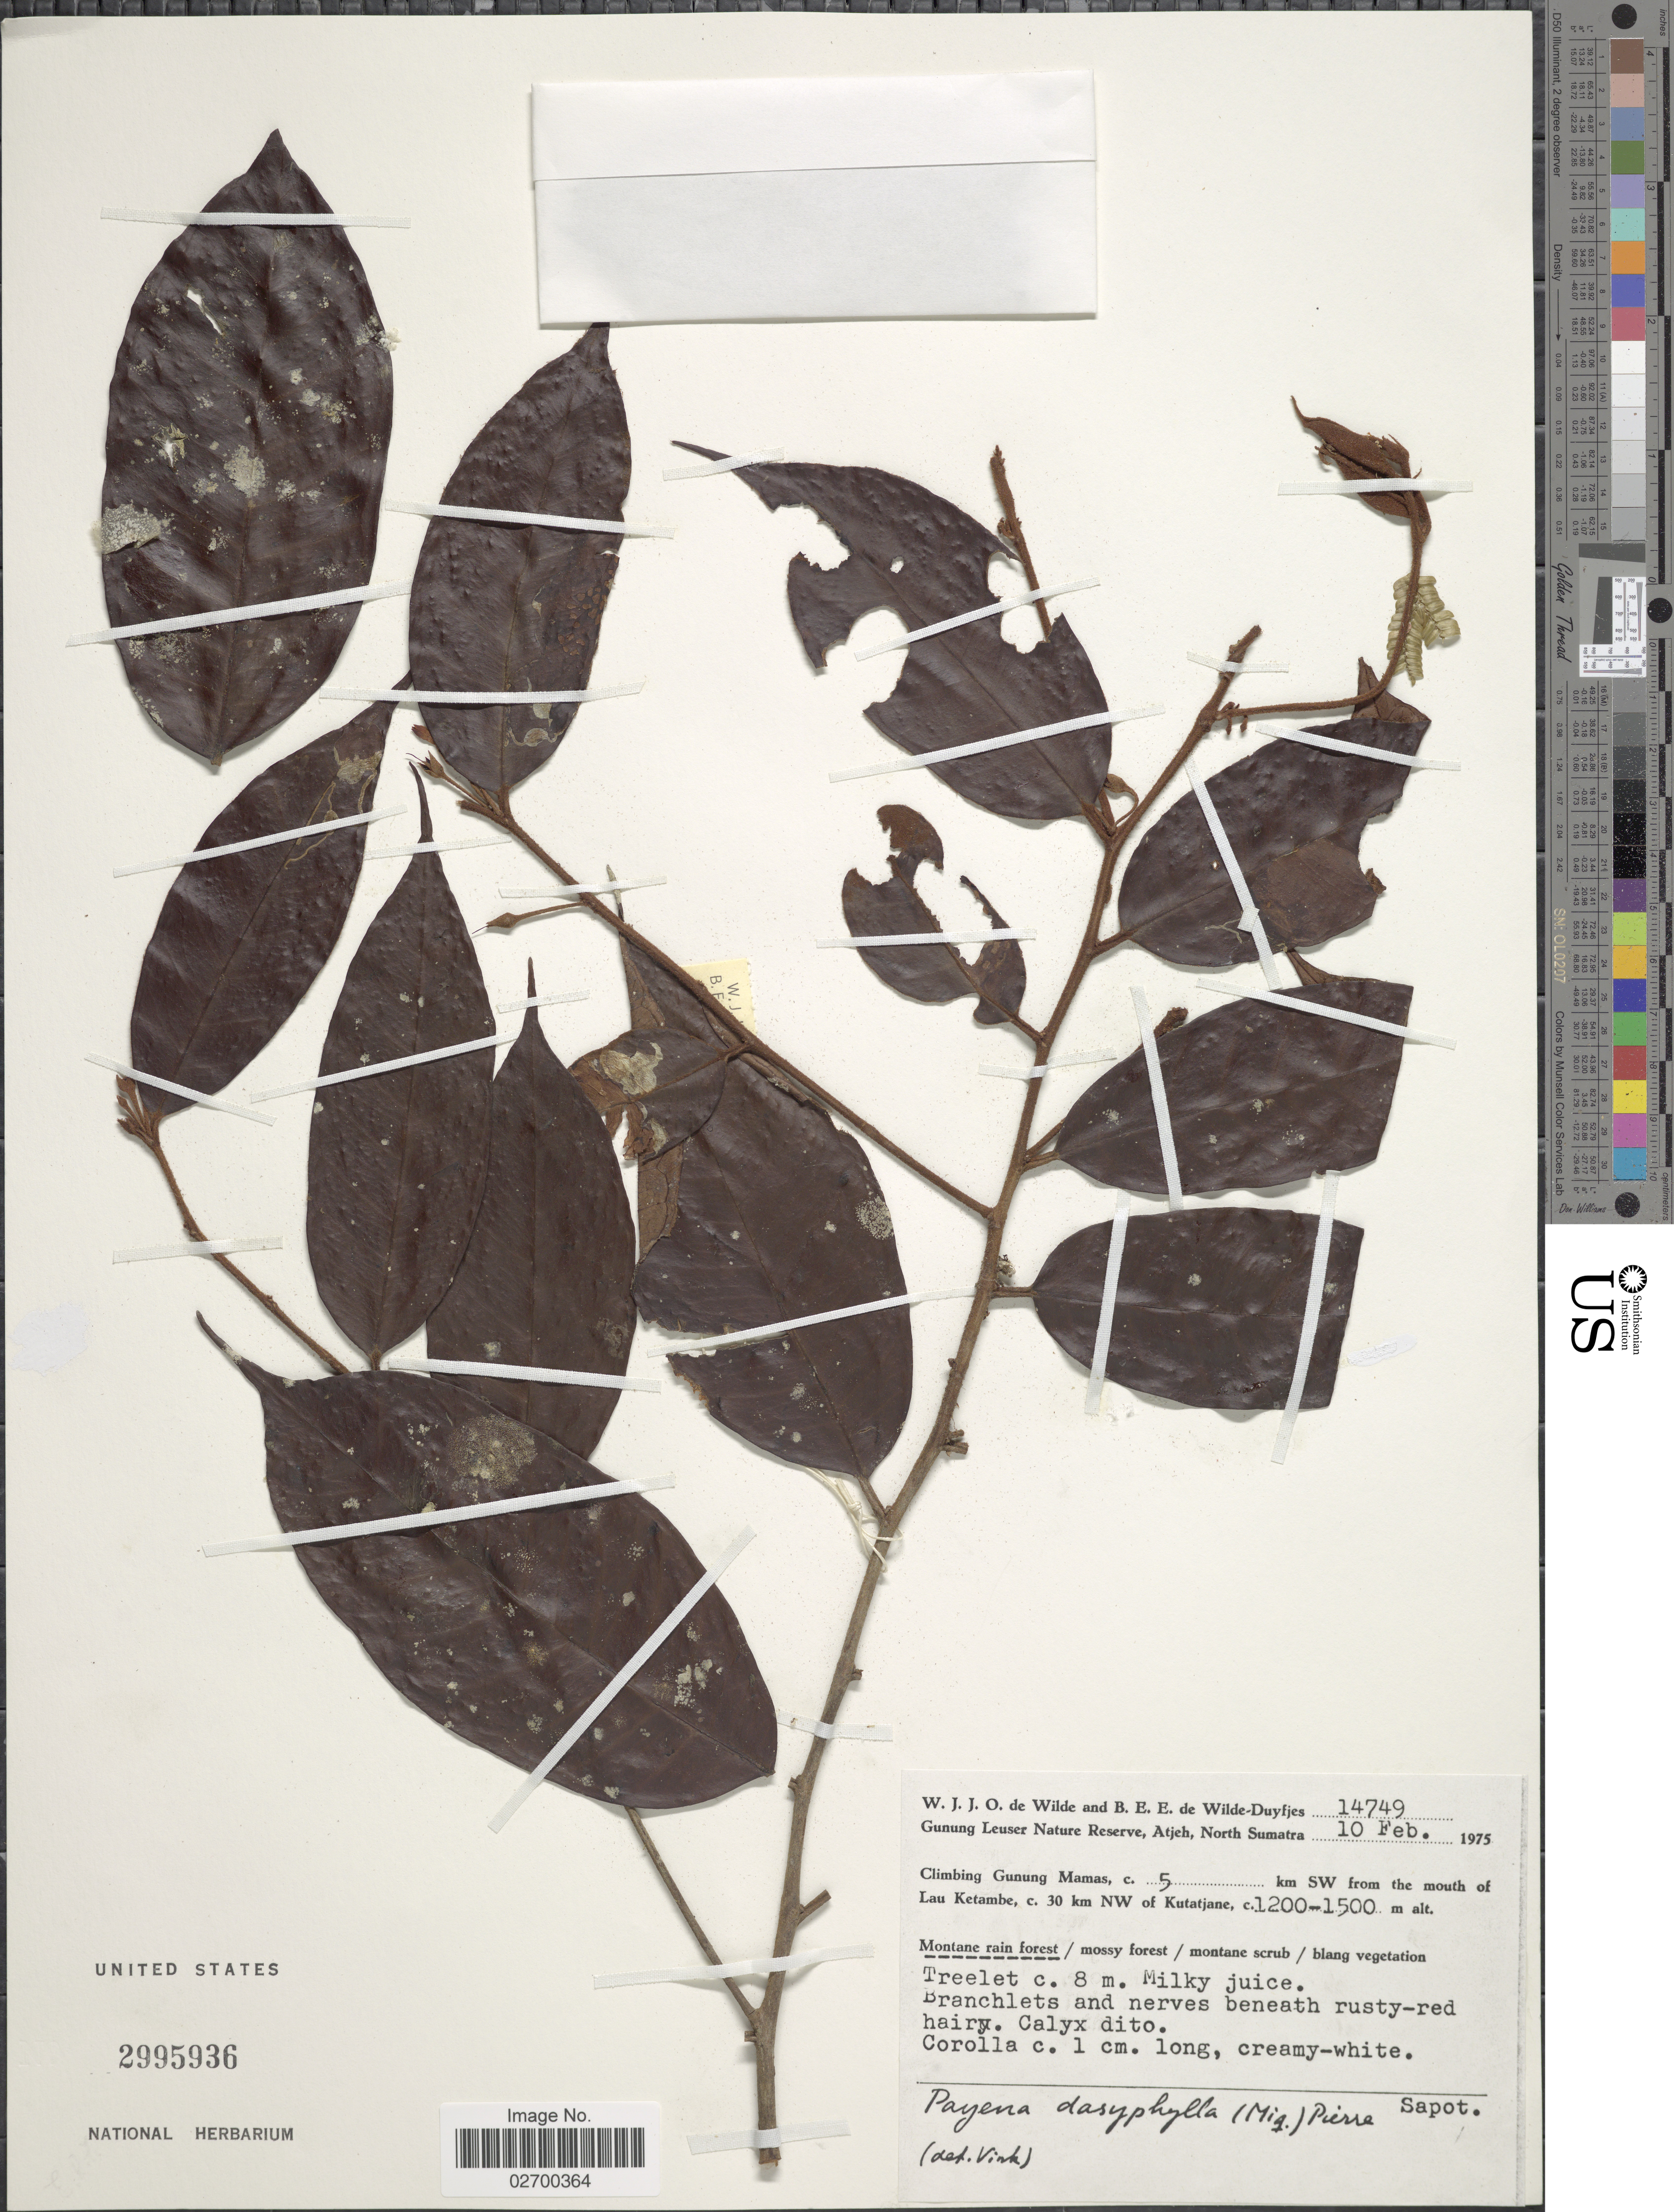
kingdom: Plantae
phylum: Tracheophyta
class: Magnoliopsida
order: Ericales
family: Sapotaceae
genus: Payena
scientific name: Payena dasyphylla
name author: (Miq.) Pierre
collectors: W. J. de Wilde & B. E. de Wilde-Duyfjes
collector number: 14749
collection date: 1975-02-10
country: Indonesia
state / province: Sumatra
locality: Gunung Leuser Nature Reserve, Atjeh, North Sumatra. Climbing Gunung Mamas, c. 5 km SW from the mouth of Lau Ketambe, c. 30 km NW of Kutatjane.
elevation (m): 1200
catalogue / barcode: US 2995936